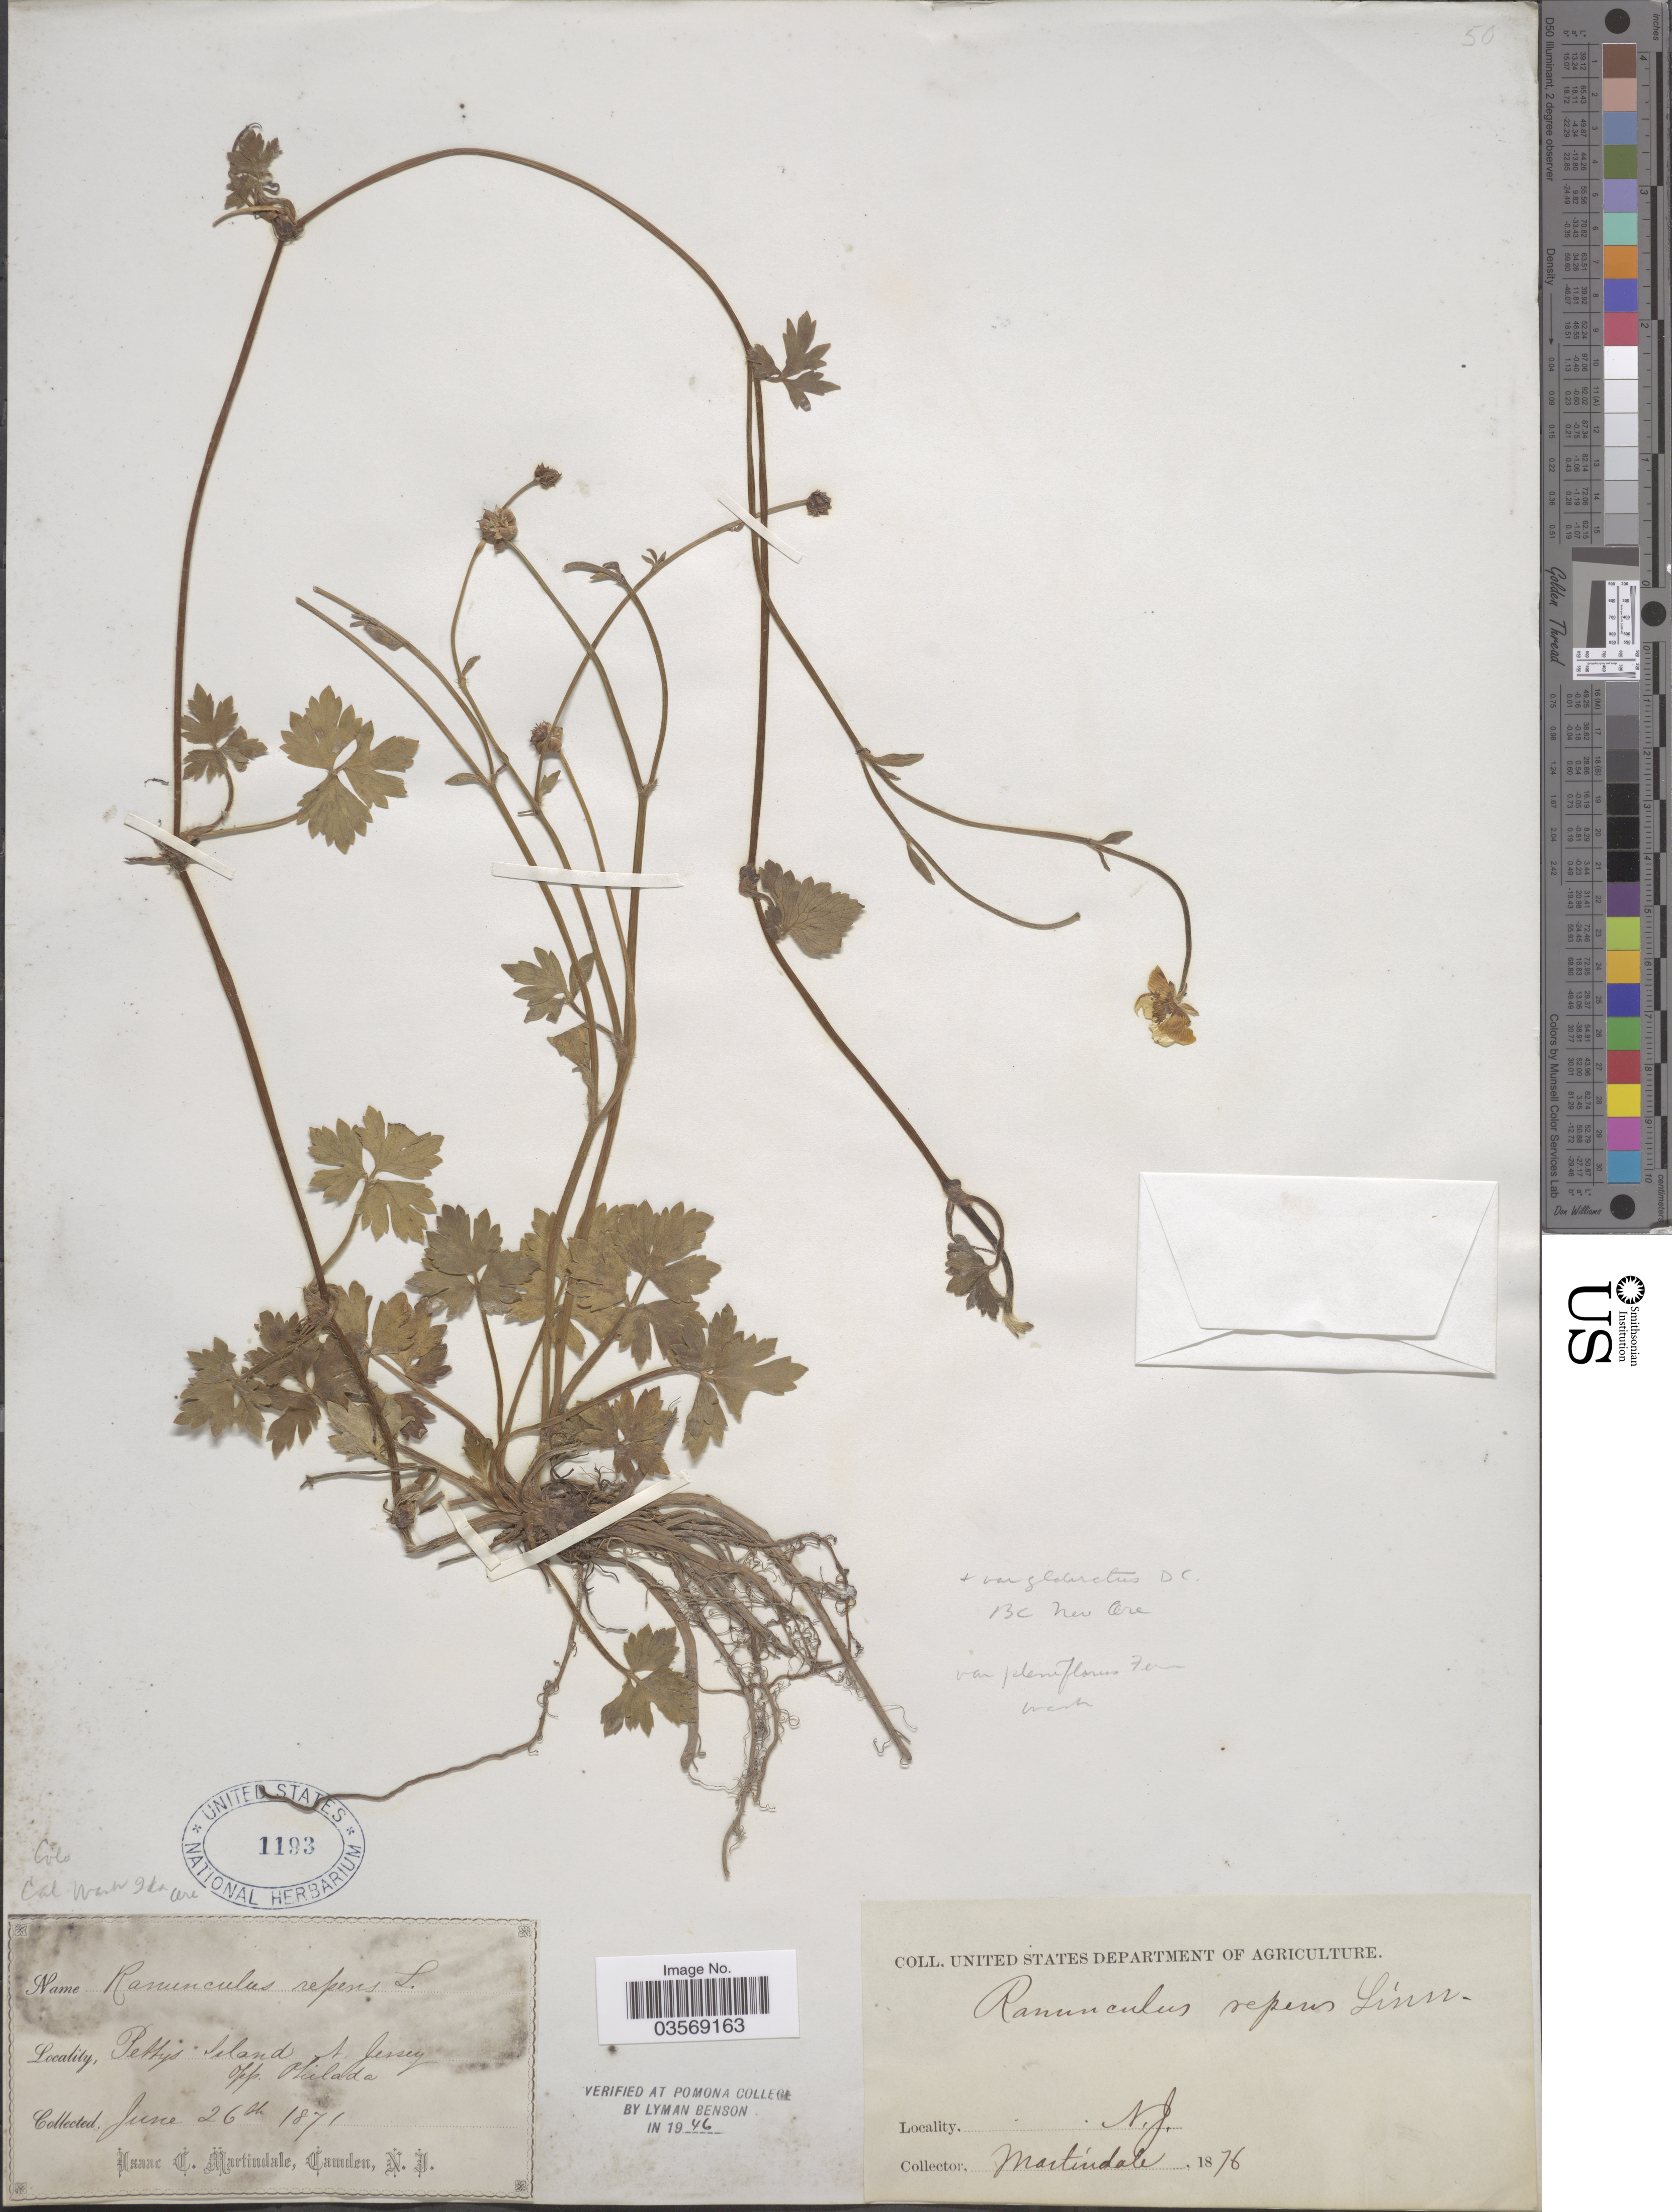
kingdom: Plantae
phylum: Tracheophyta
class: Magnoliopsida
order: Ranunculales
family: Ranunculaceae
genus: Ranunculus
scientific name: Ranunculus glabratus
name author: Hook. f. ex Thomson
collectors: I. C. Martindale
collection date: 1871-06-26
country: United States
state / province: Pennsylvania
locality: Pettys Island opp. Philada.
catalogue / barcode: US 1193